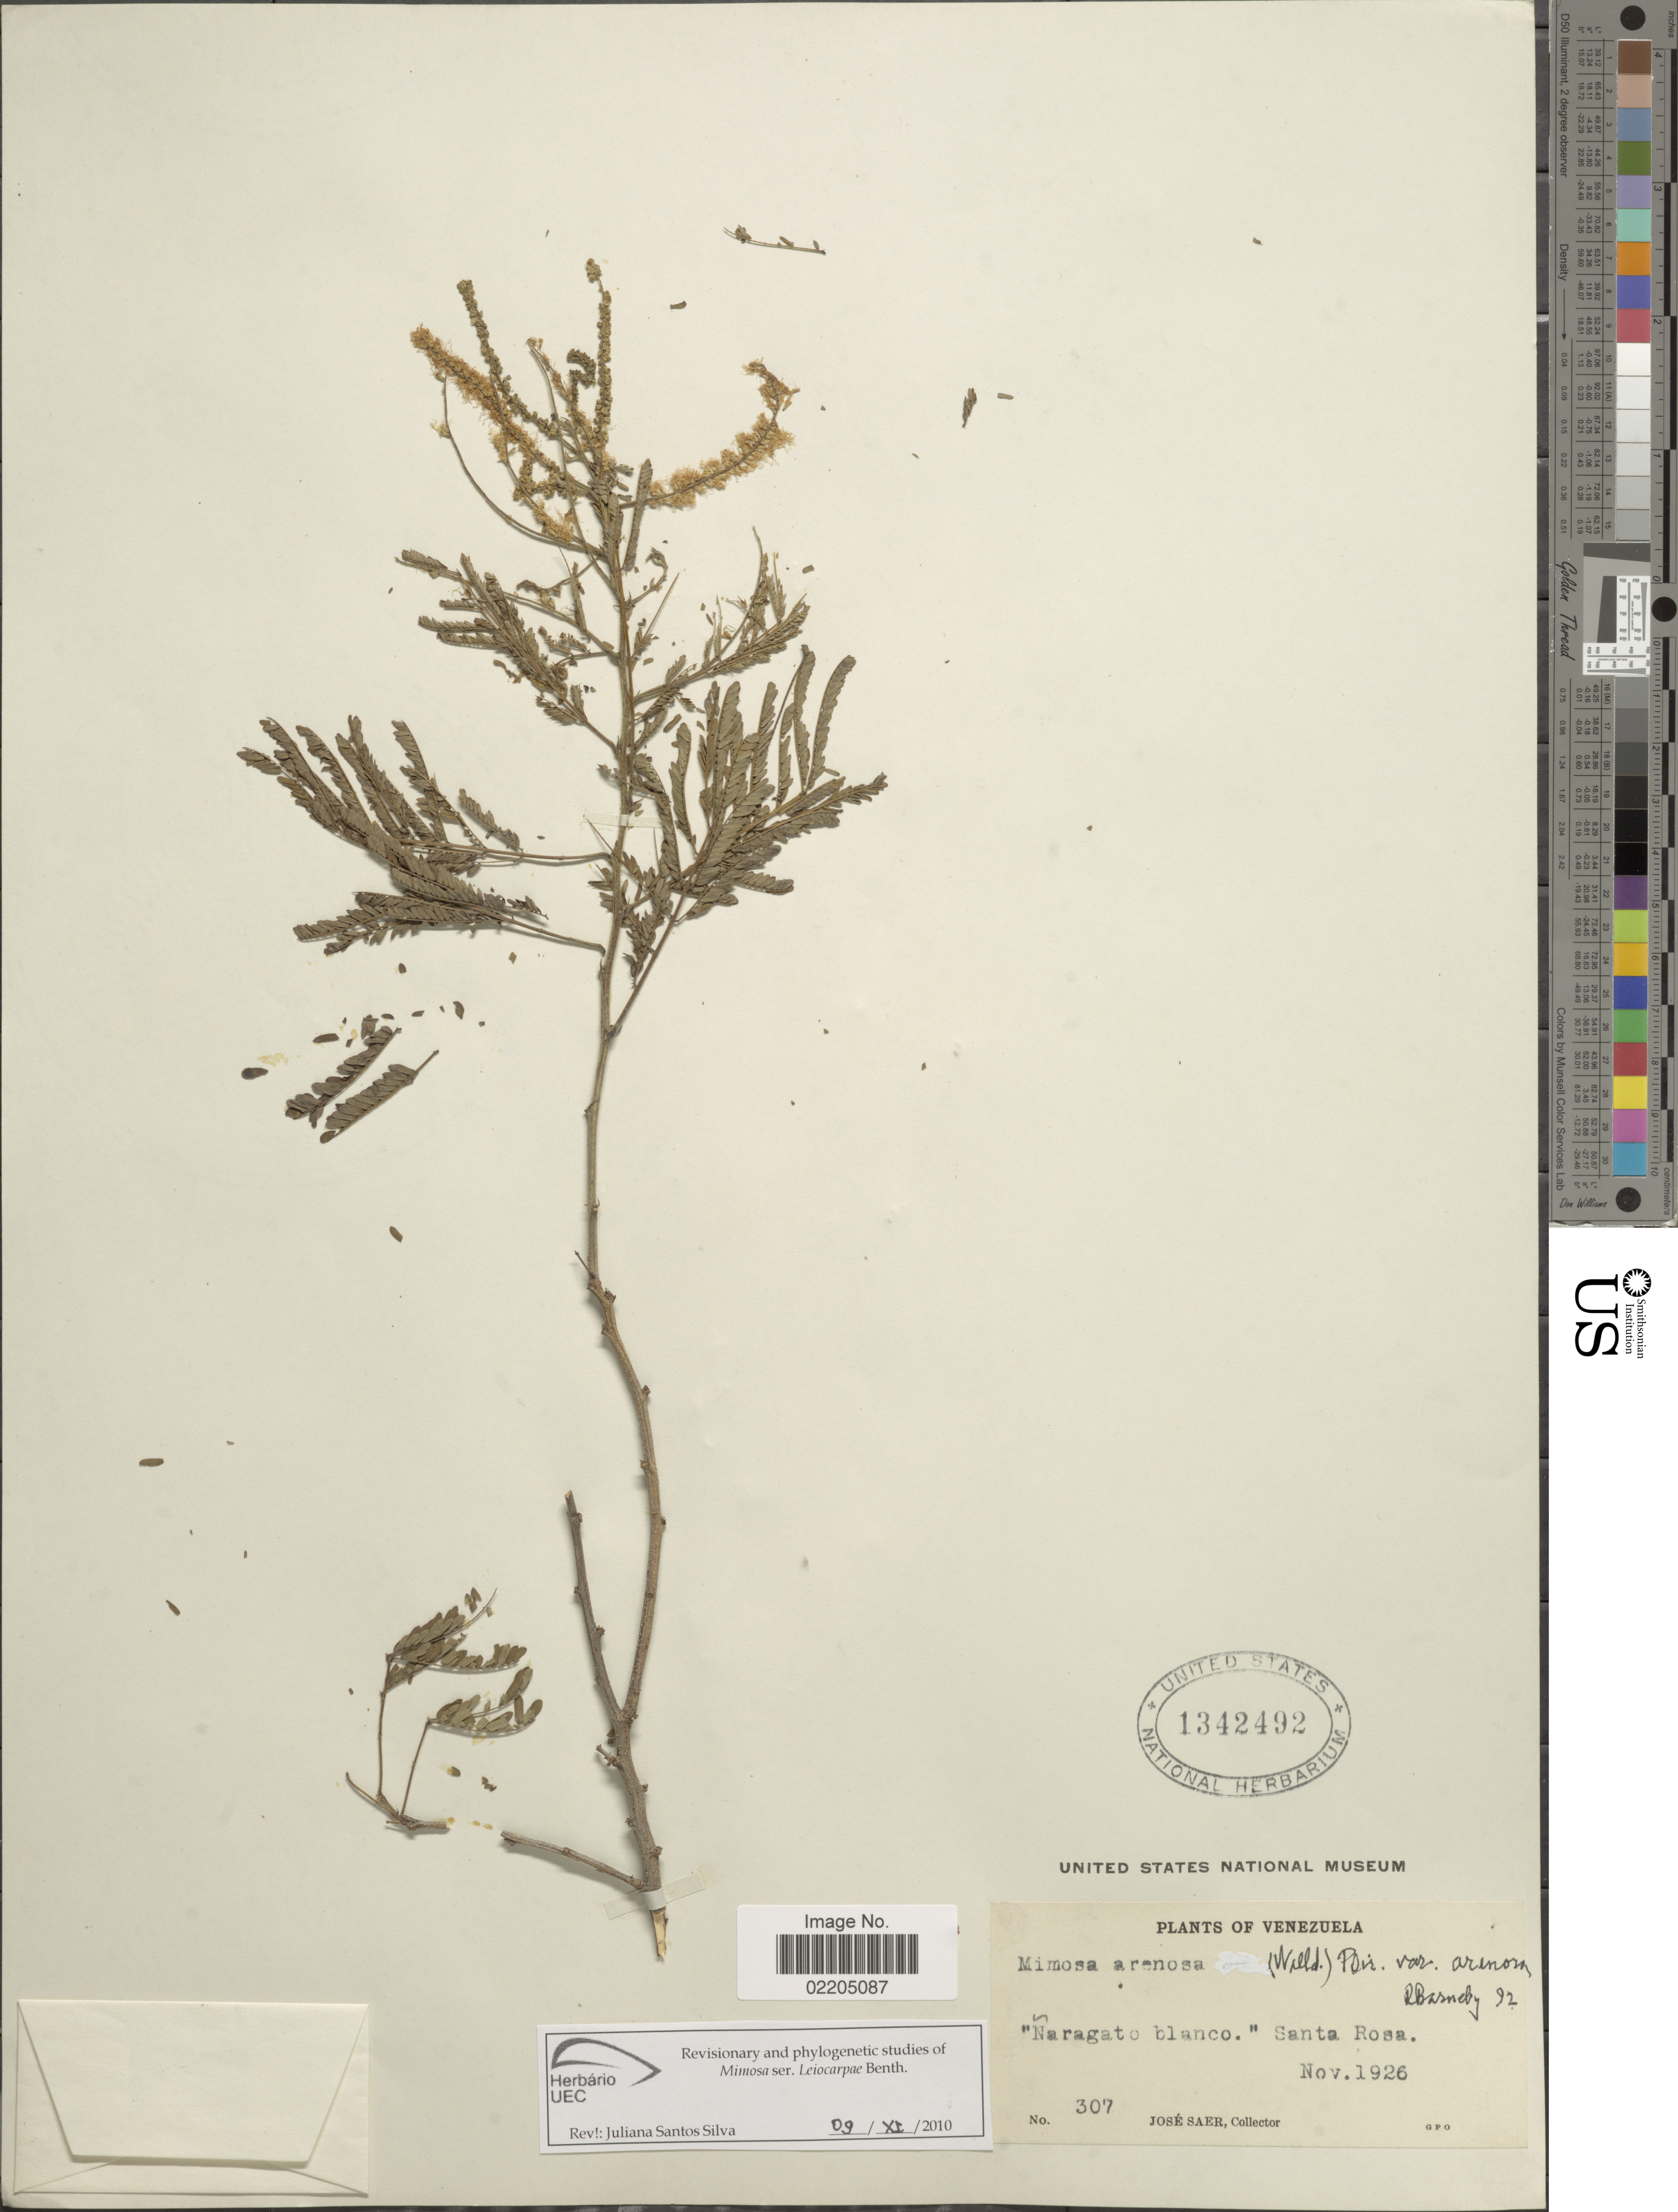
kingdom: Plantae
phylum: Tracheophyta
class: Magnoliopsida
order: Fabales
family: Fabaceae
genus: Mimosa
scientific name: Mimosa arenosa var. arenosa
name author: (Willd.) Poir.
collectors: J. Saer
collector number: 307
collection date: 1926-11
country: Venezuela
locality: Santa Rosa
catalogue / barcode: US 1342492